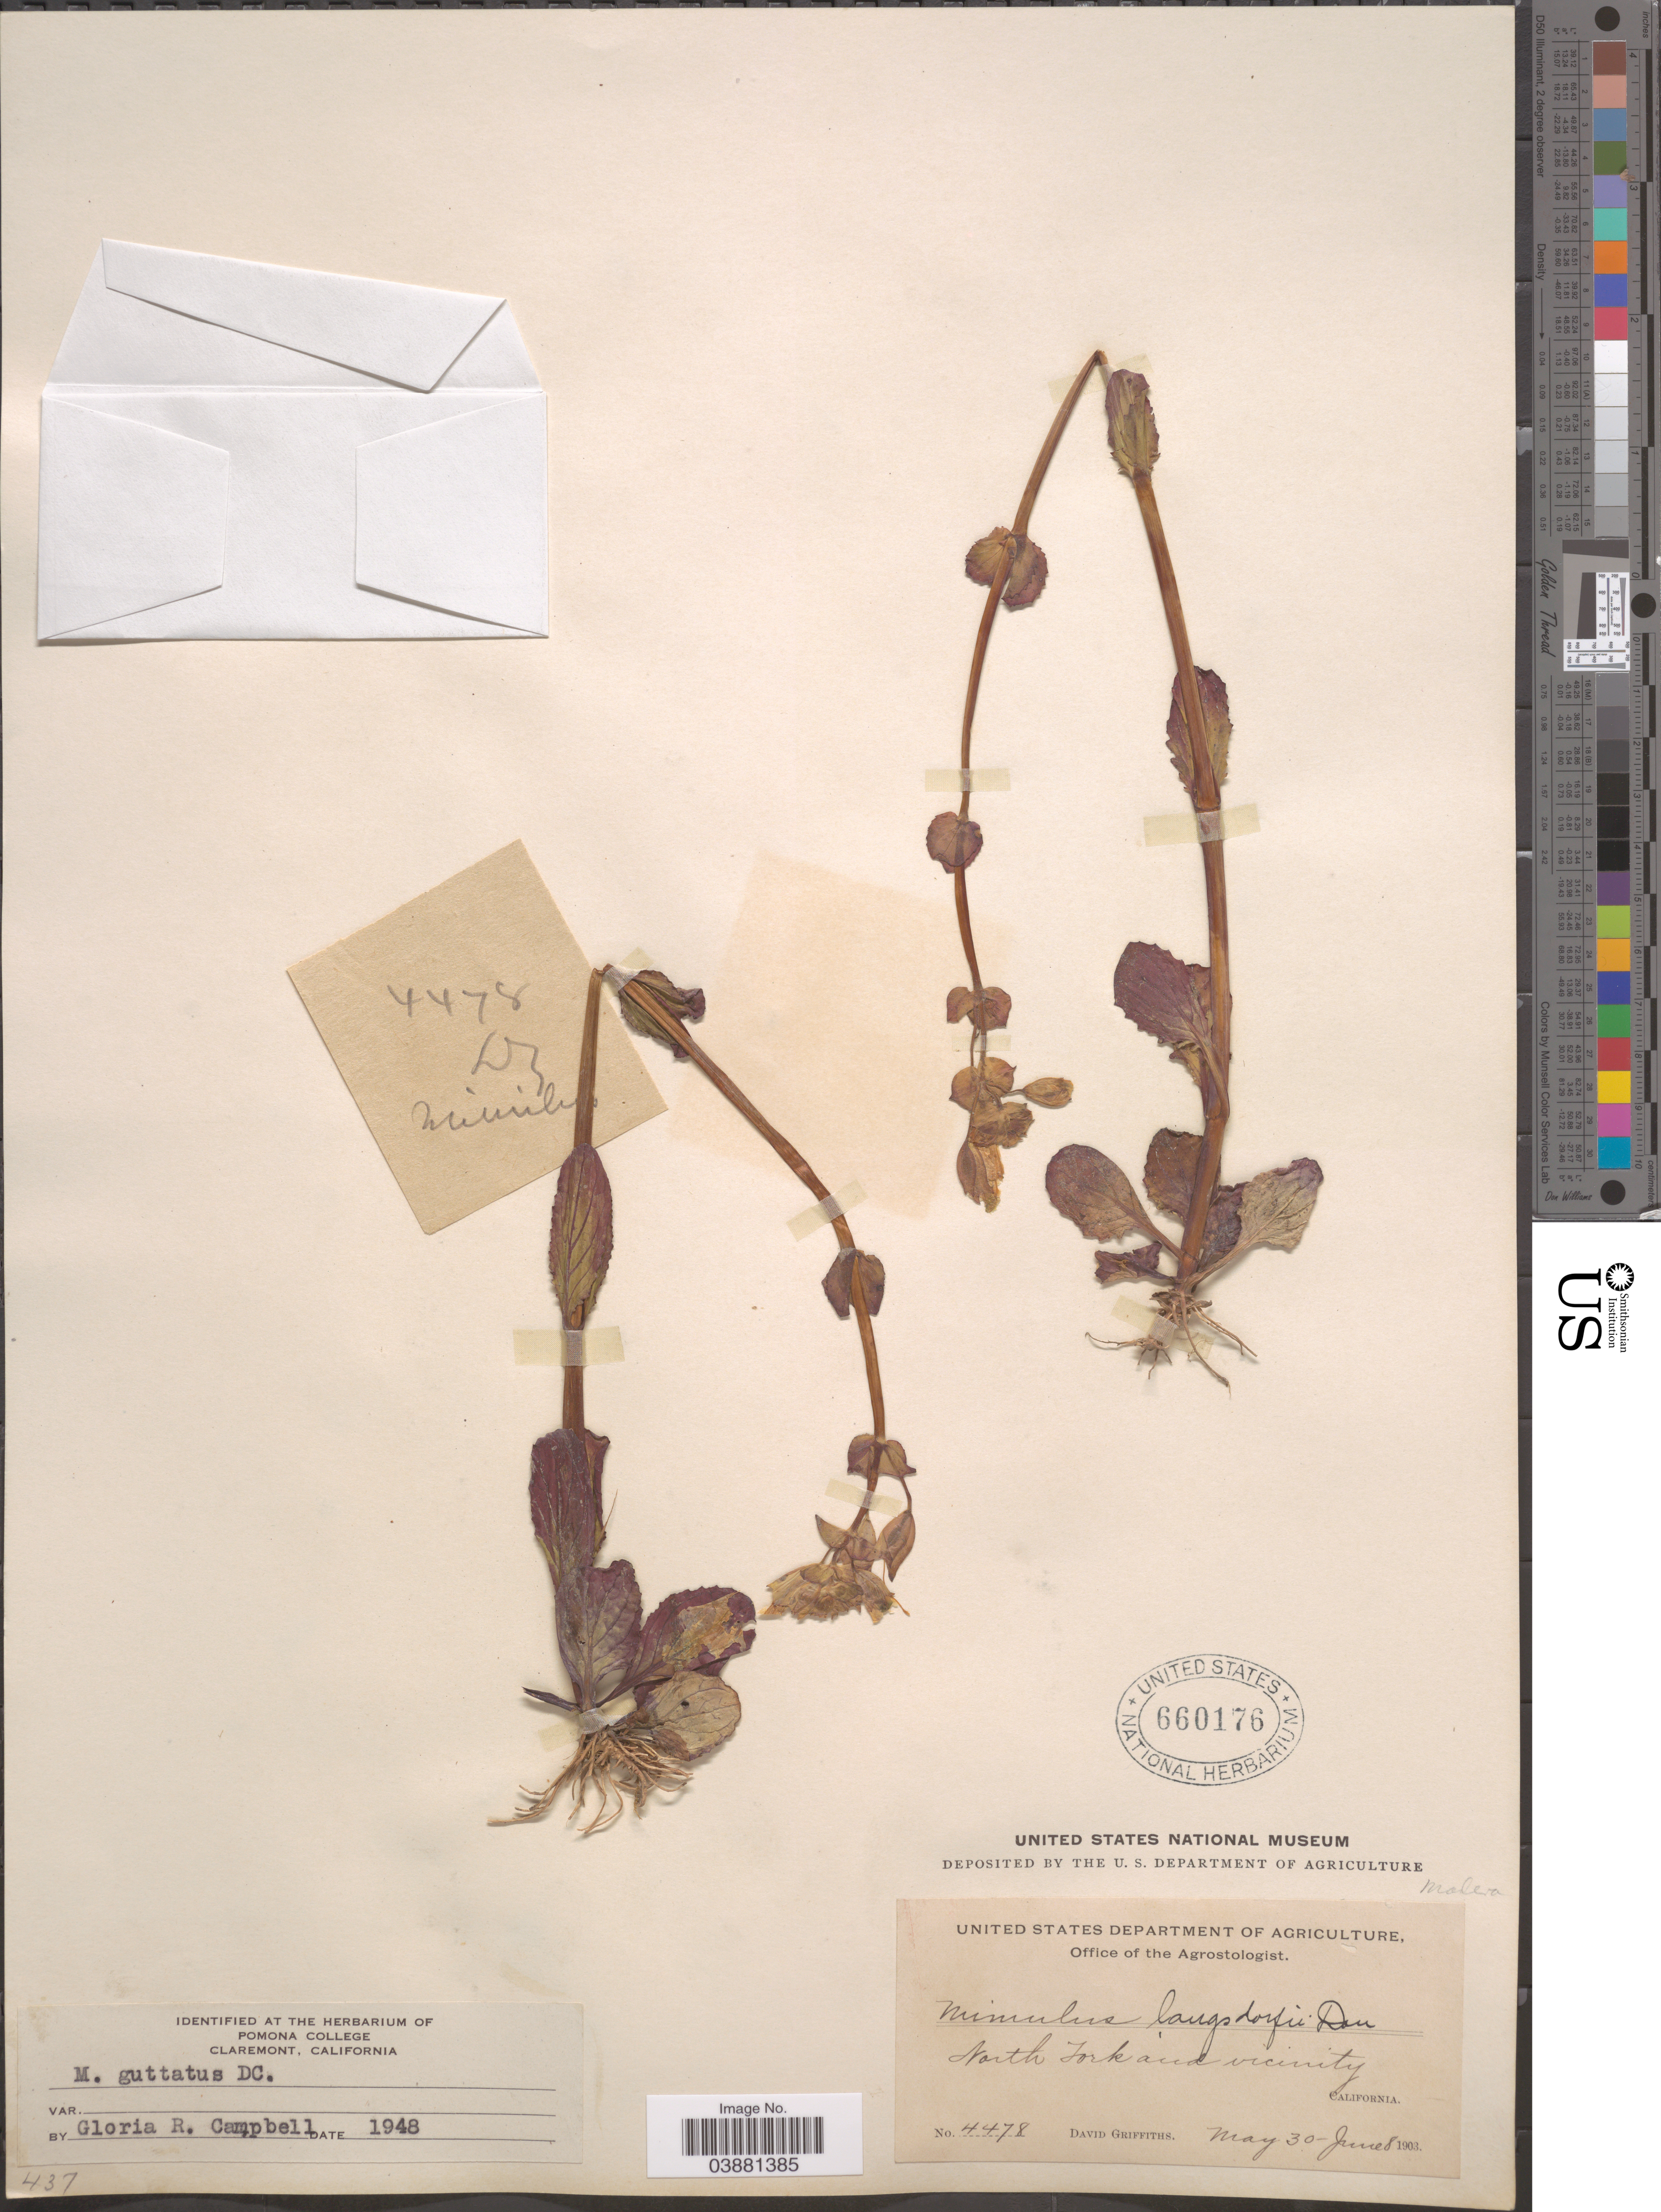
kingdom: Plantae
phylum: Tracheophyta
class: Magnoliopsida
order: Lamiales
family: Phrymaceae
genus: Mimulus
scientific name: Mimulus guttatus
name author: DC.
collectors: D. Griffiths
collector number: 4478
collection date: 1903-05-30/1903-06-08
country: United States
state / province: California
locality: North Fork and vicinity.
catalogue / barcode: US 660176